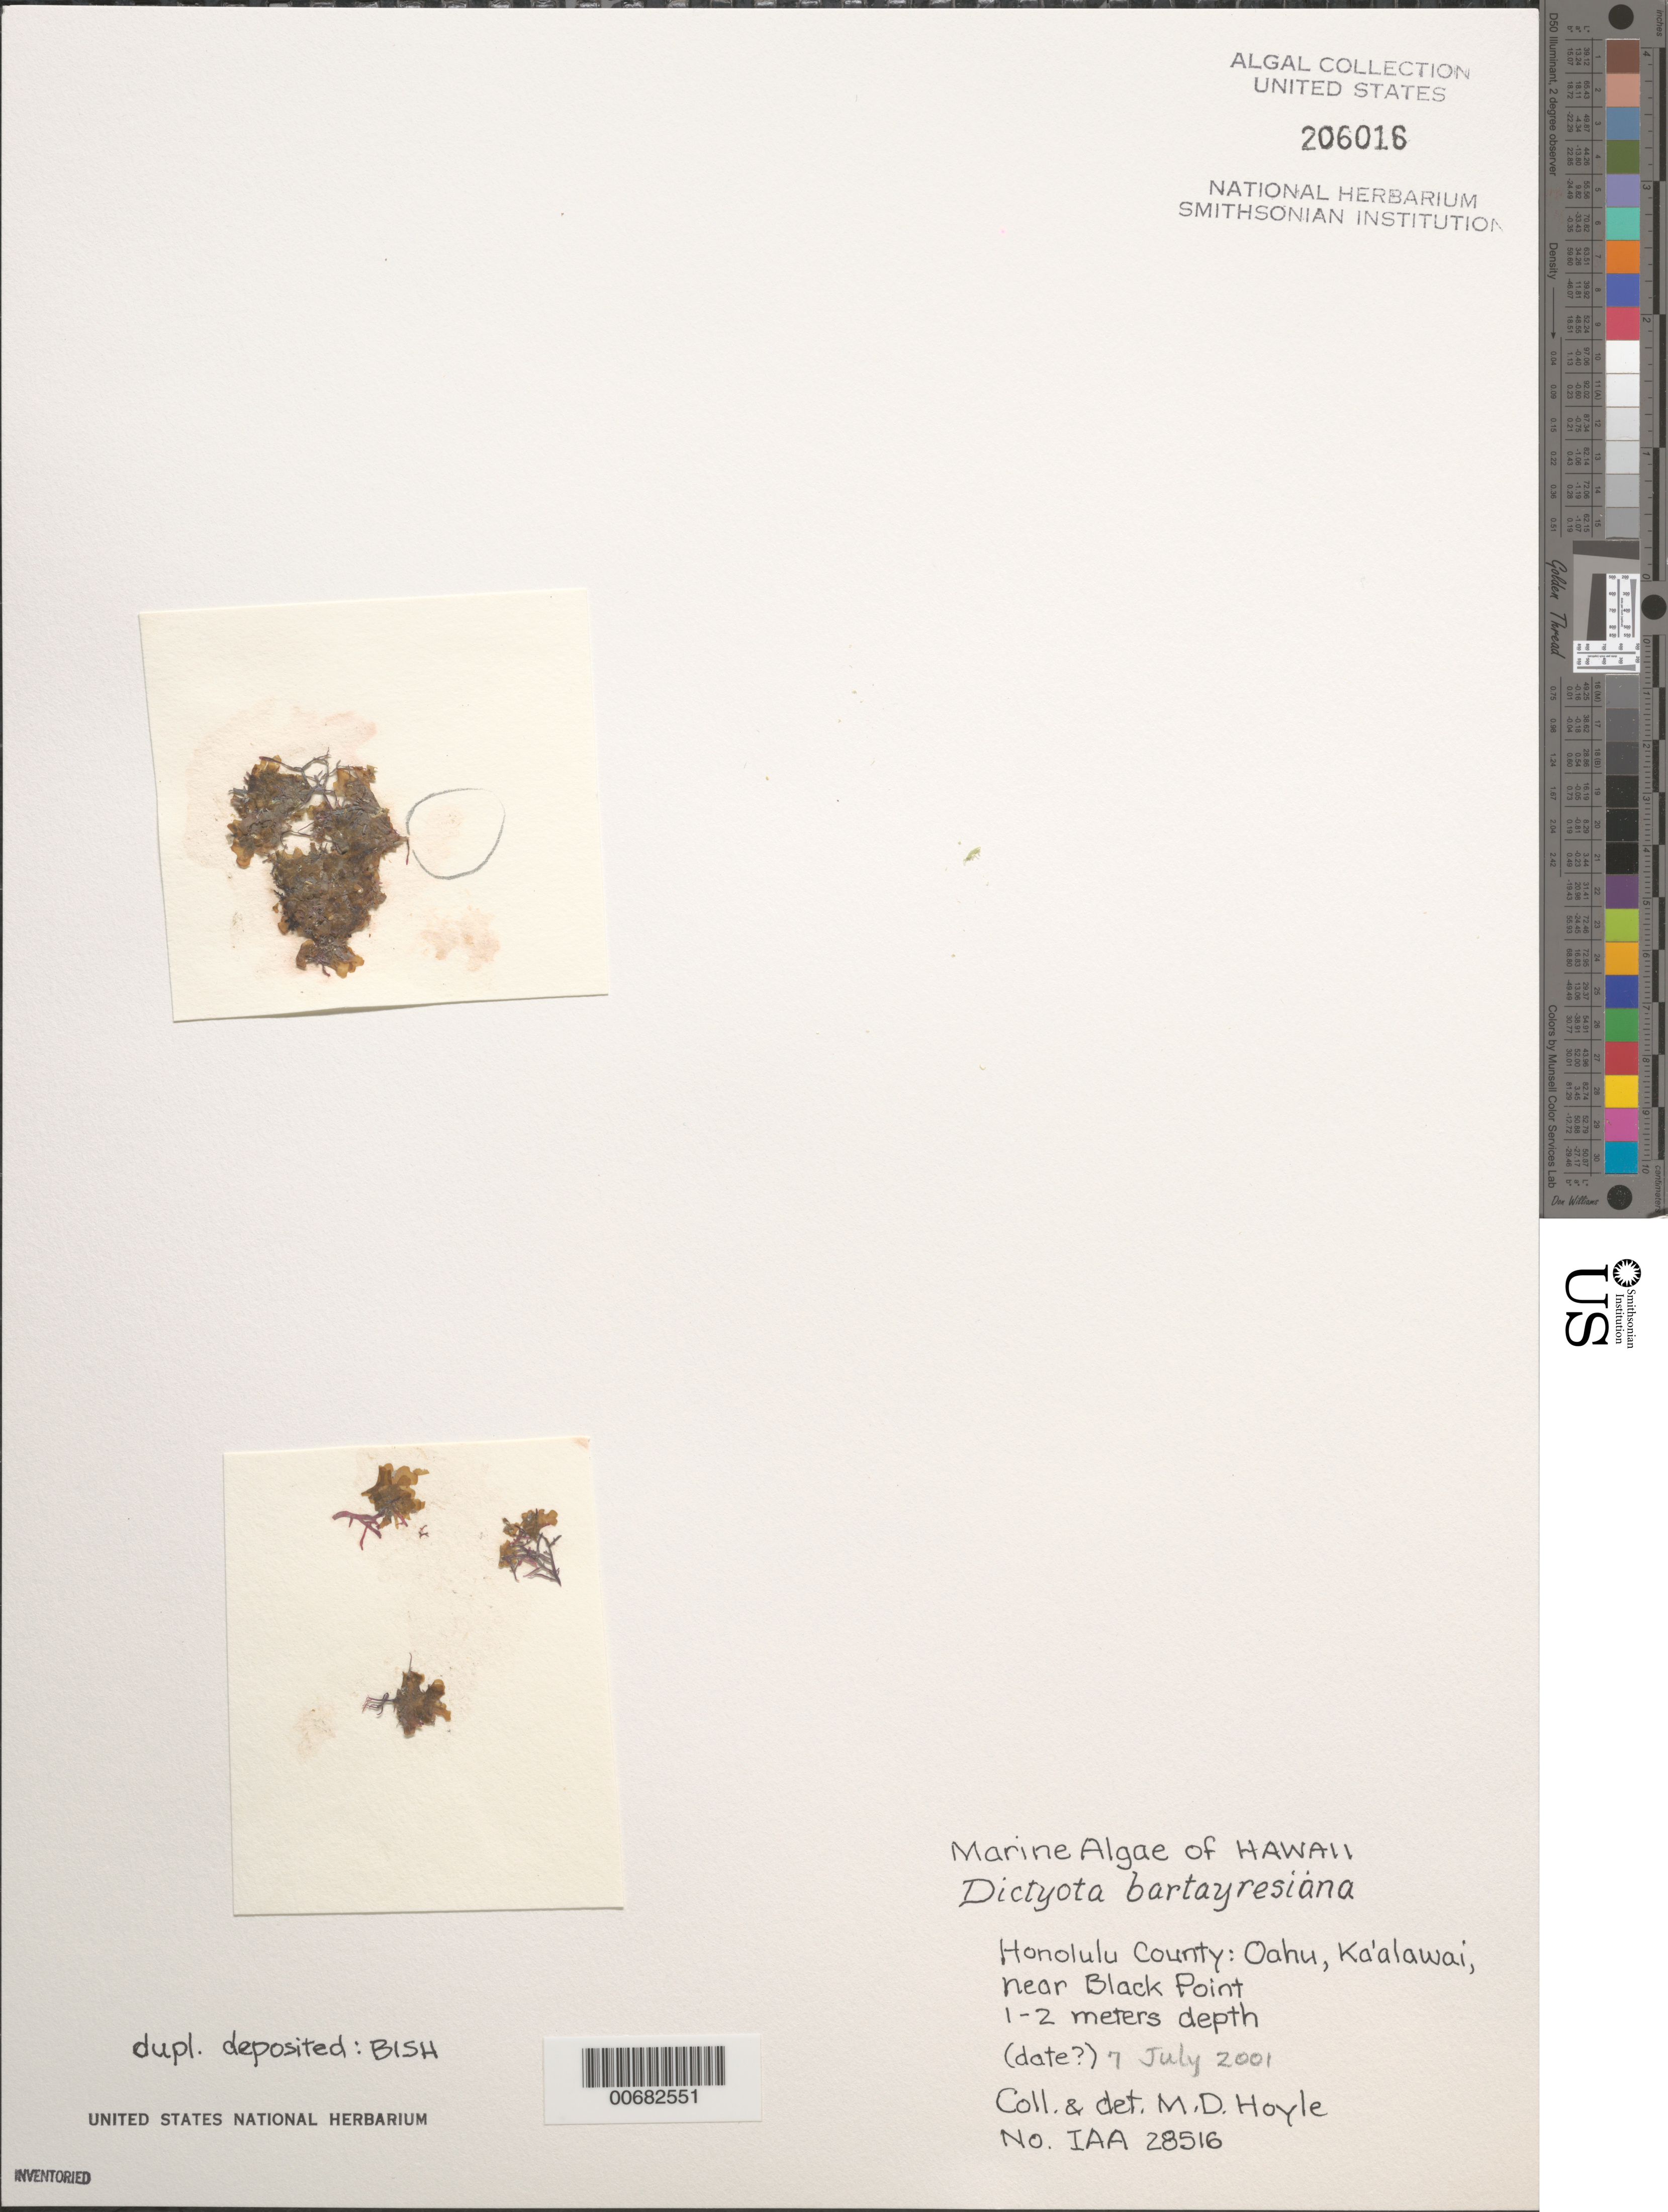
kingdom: Chromista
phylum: Ochrophyta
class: Phaeophyceae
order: Dictyotales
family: Dictyotaceae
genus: Dictyota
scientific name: Dictyota bartayresiana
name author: J.V.Lamouroux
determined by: Hoyle, Mitchell D.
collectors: M. Hoyle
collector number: IAA 28516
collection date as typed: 07 Jul 2001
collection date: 2001-07-07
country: United States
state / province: Hawaii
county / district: Honolulu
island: Oahu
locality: Ka'alawai, near Black Point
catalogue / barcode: US 206016